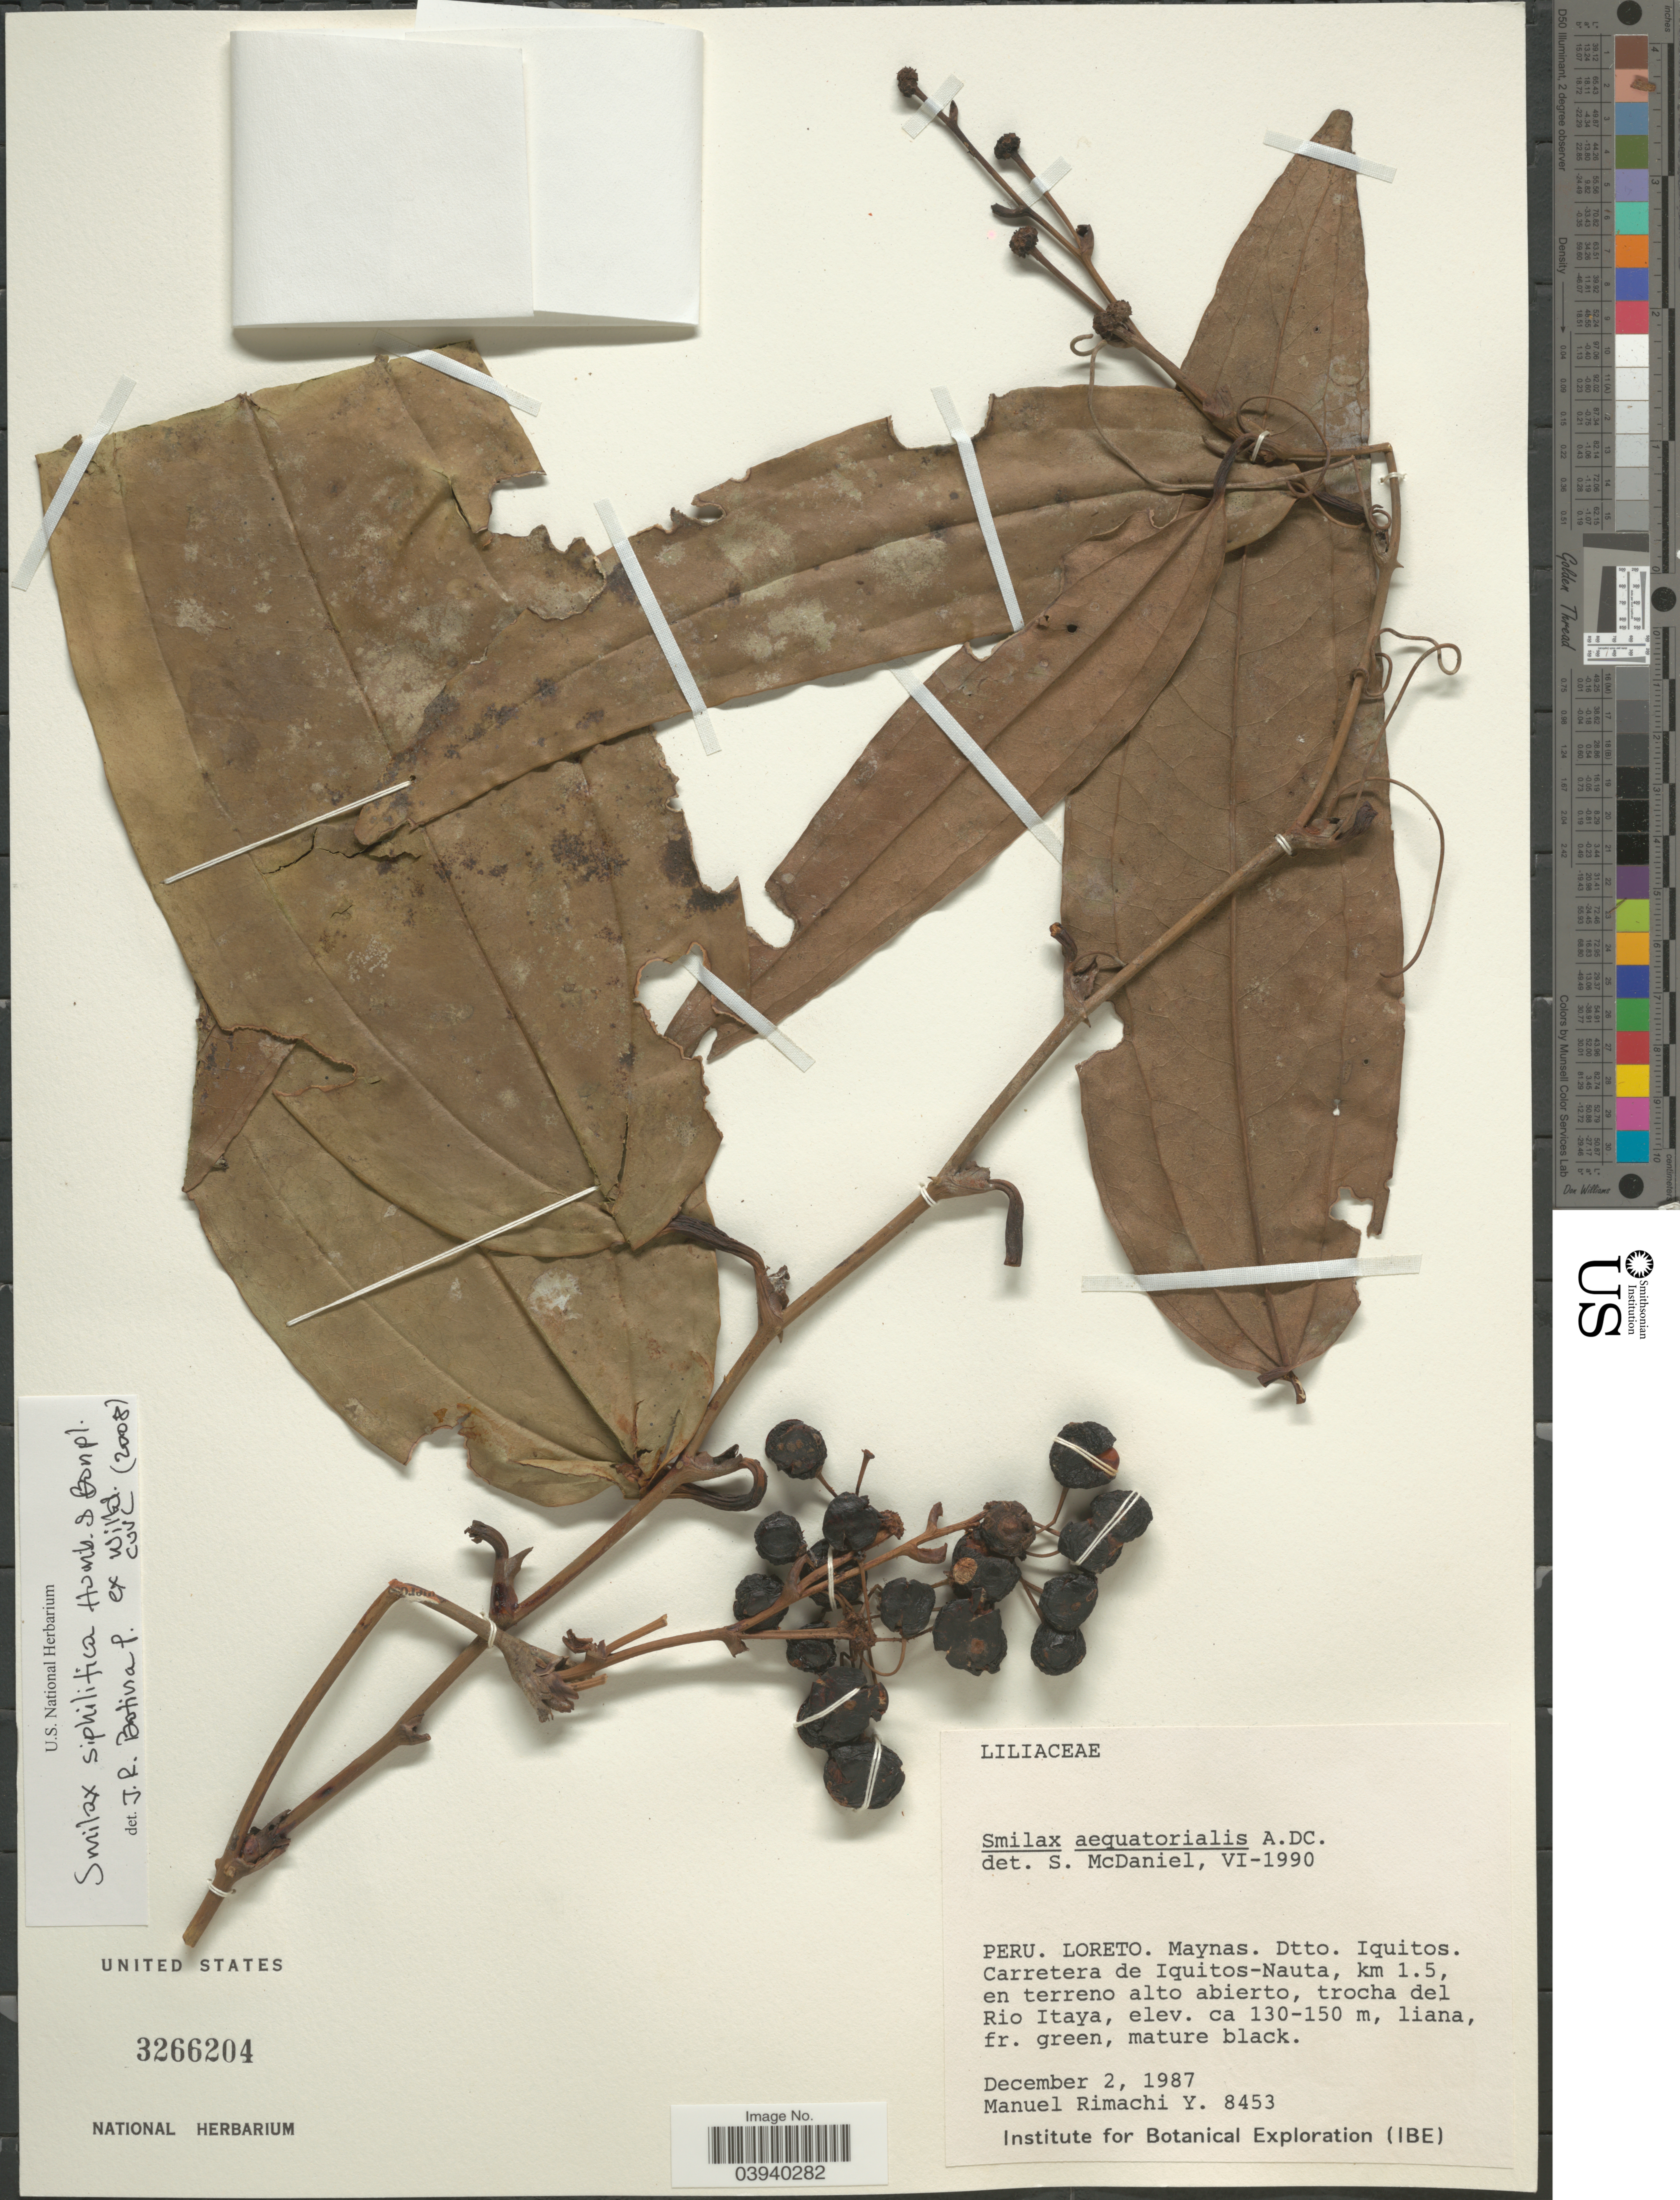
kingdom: Plantae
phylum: Tracheophyta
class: Liliopsida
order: Liliales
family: Smilacaceae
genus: Smilax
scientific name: Smilax syphilitica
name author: Humb. & Bonpl.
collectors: M. Rimachi Y.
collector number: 8453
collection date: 1987-12-02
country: Peru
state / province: Loreto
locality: Maynas. Dtto. Iquitos. Carretera de Iquitos-Nauta, km 1.5, en terreno alto abierto, trocha del Rio Itaya.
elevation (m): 130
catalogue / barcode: US 3266204